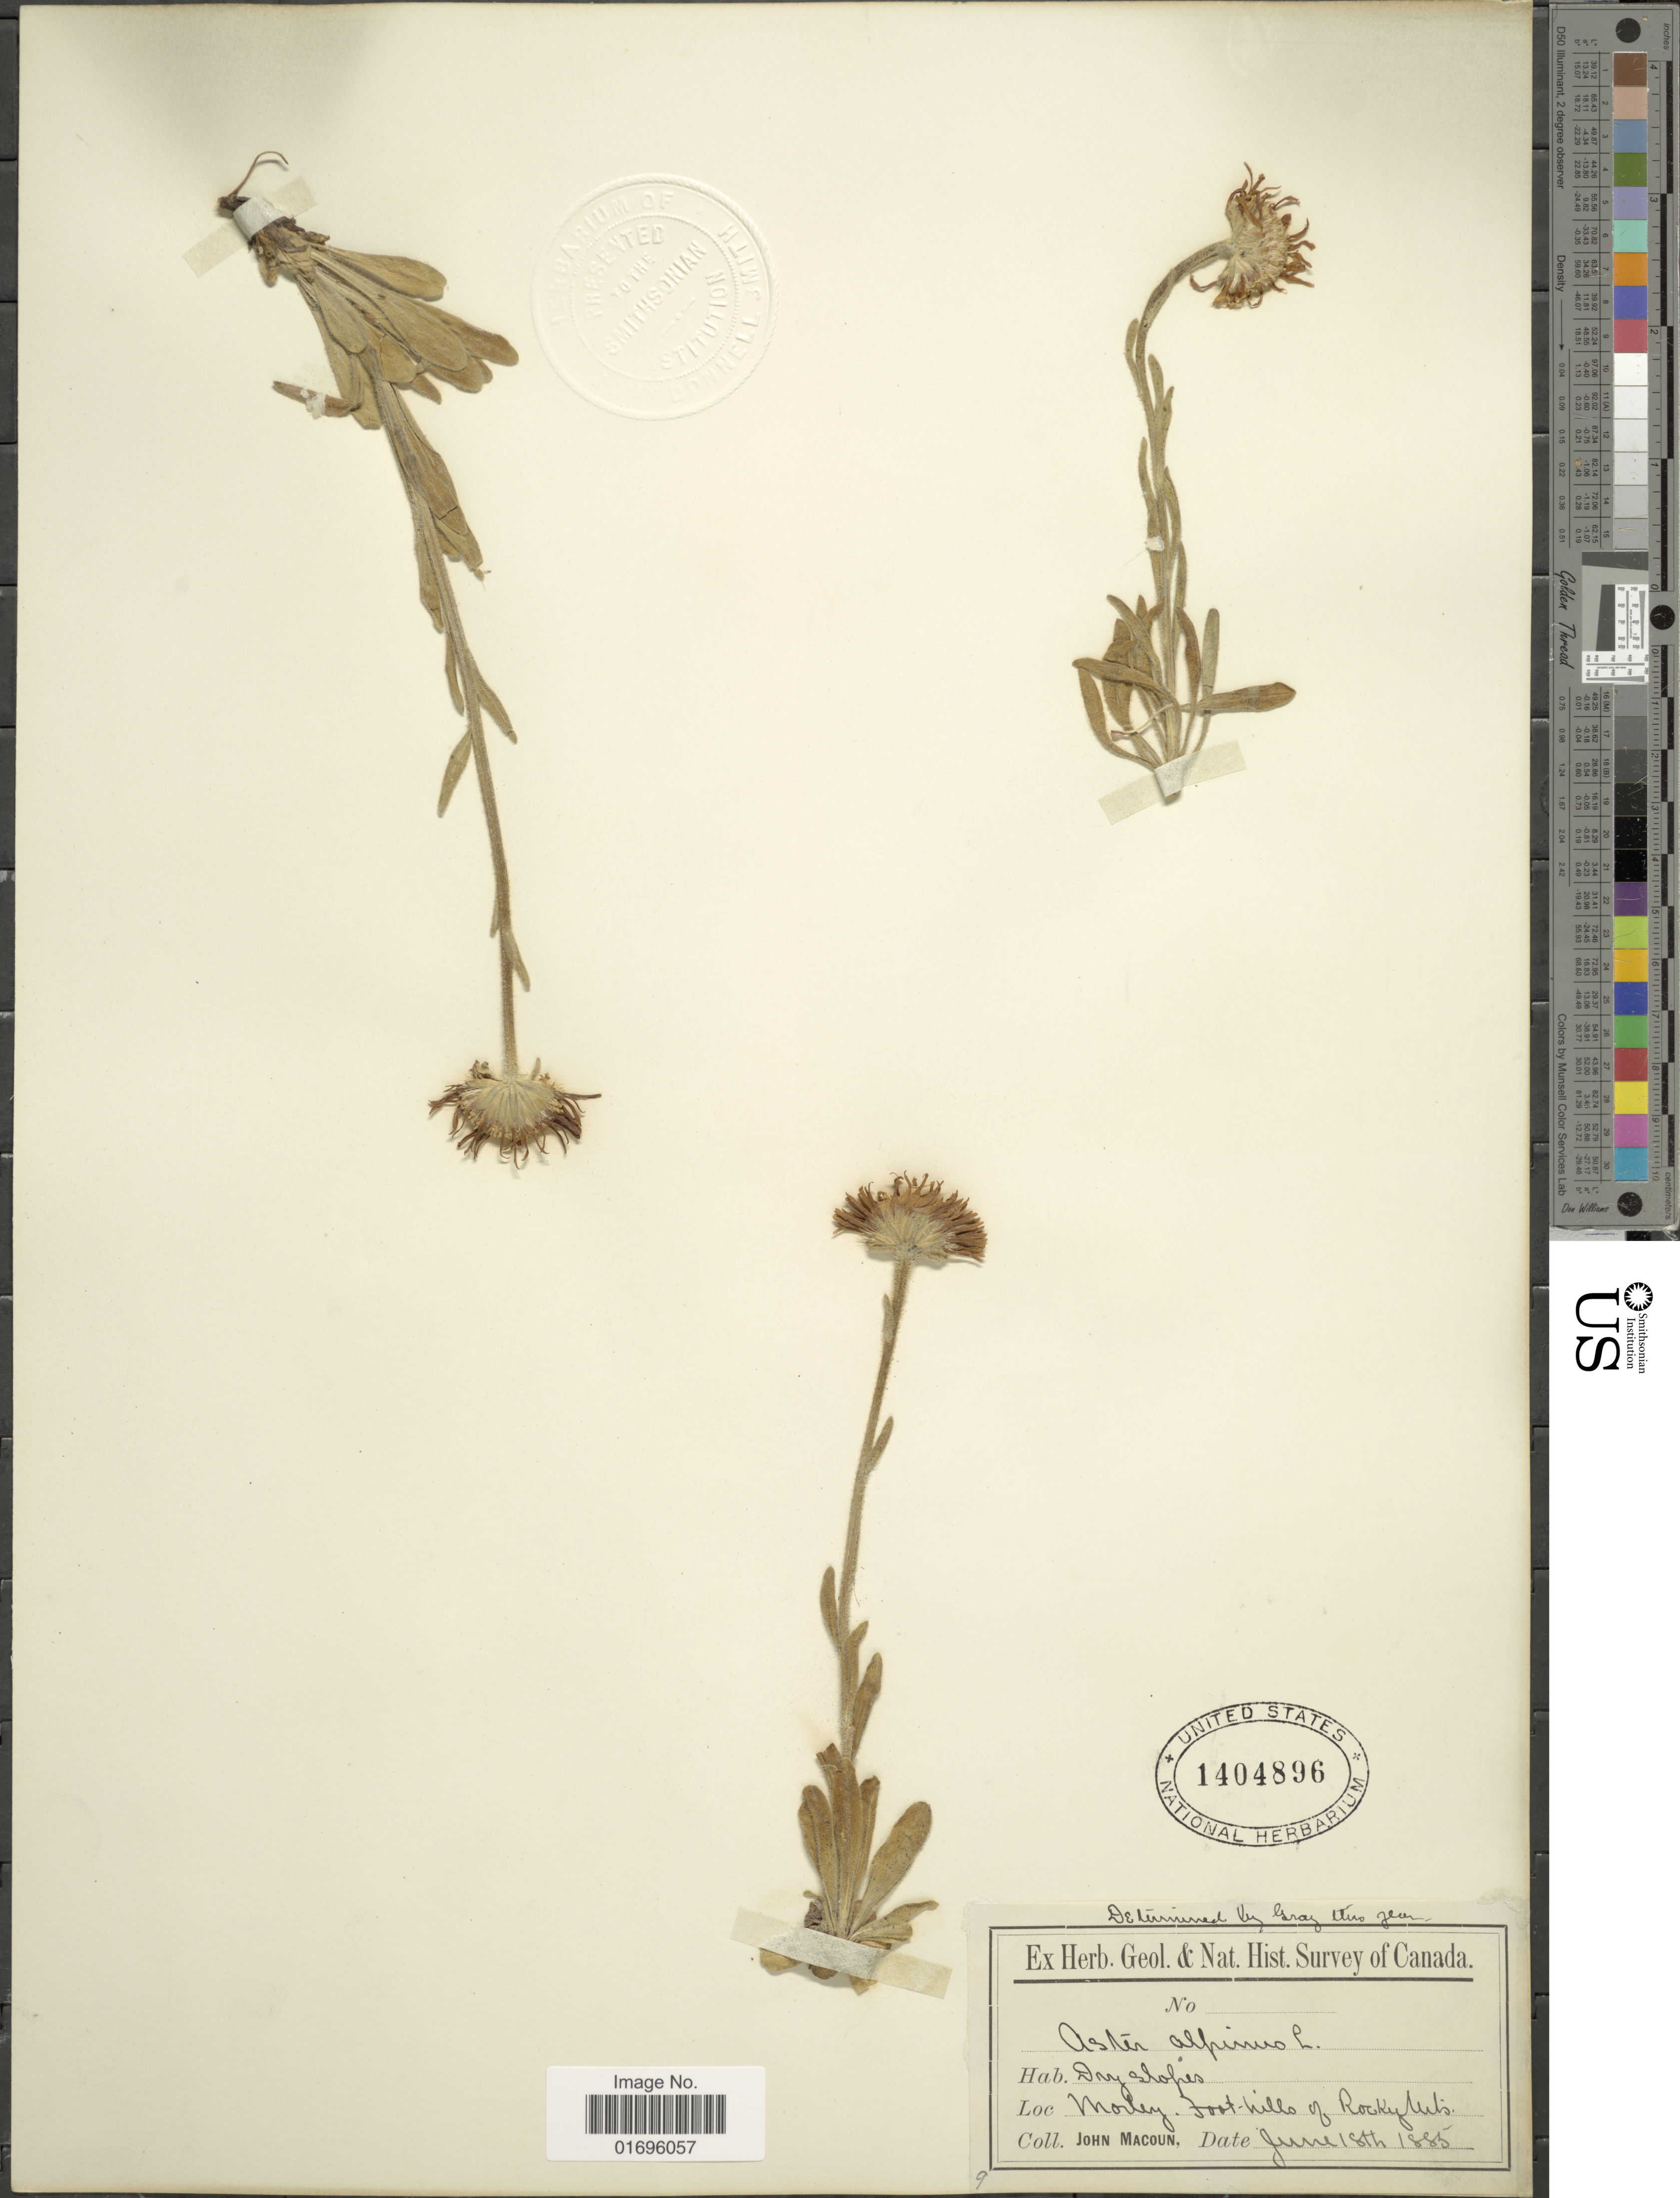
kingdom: Plantae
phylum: Tracheophyta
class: Magnoliopsida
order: Asterales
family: Asteraceae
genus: Aster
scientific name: Aster alpinus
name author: L.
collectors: J. Macoun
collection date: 1885-06-18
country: Canada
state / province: Alberta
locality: Morley, foot-hills of Rocky Mts.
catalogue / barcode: US 1404896